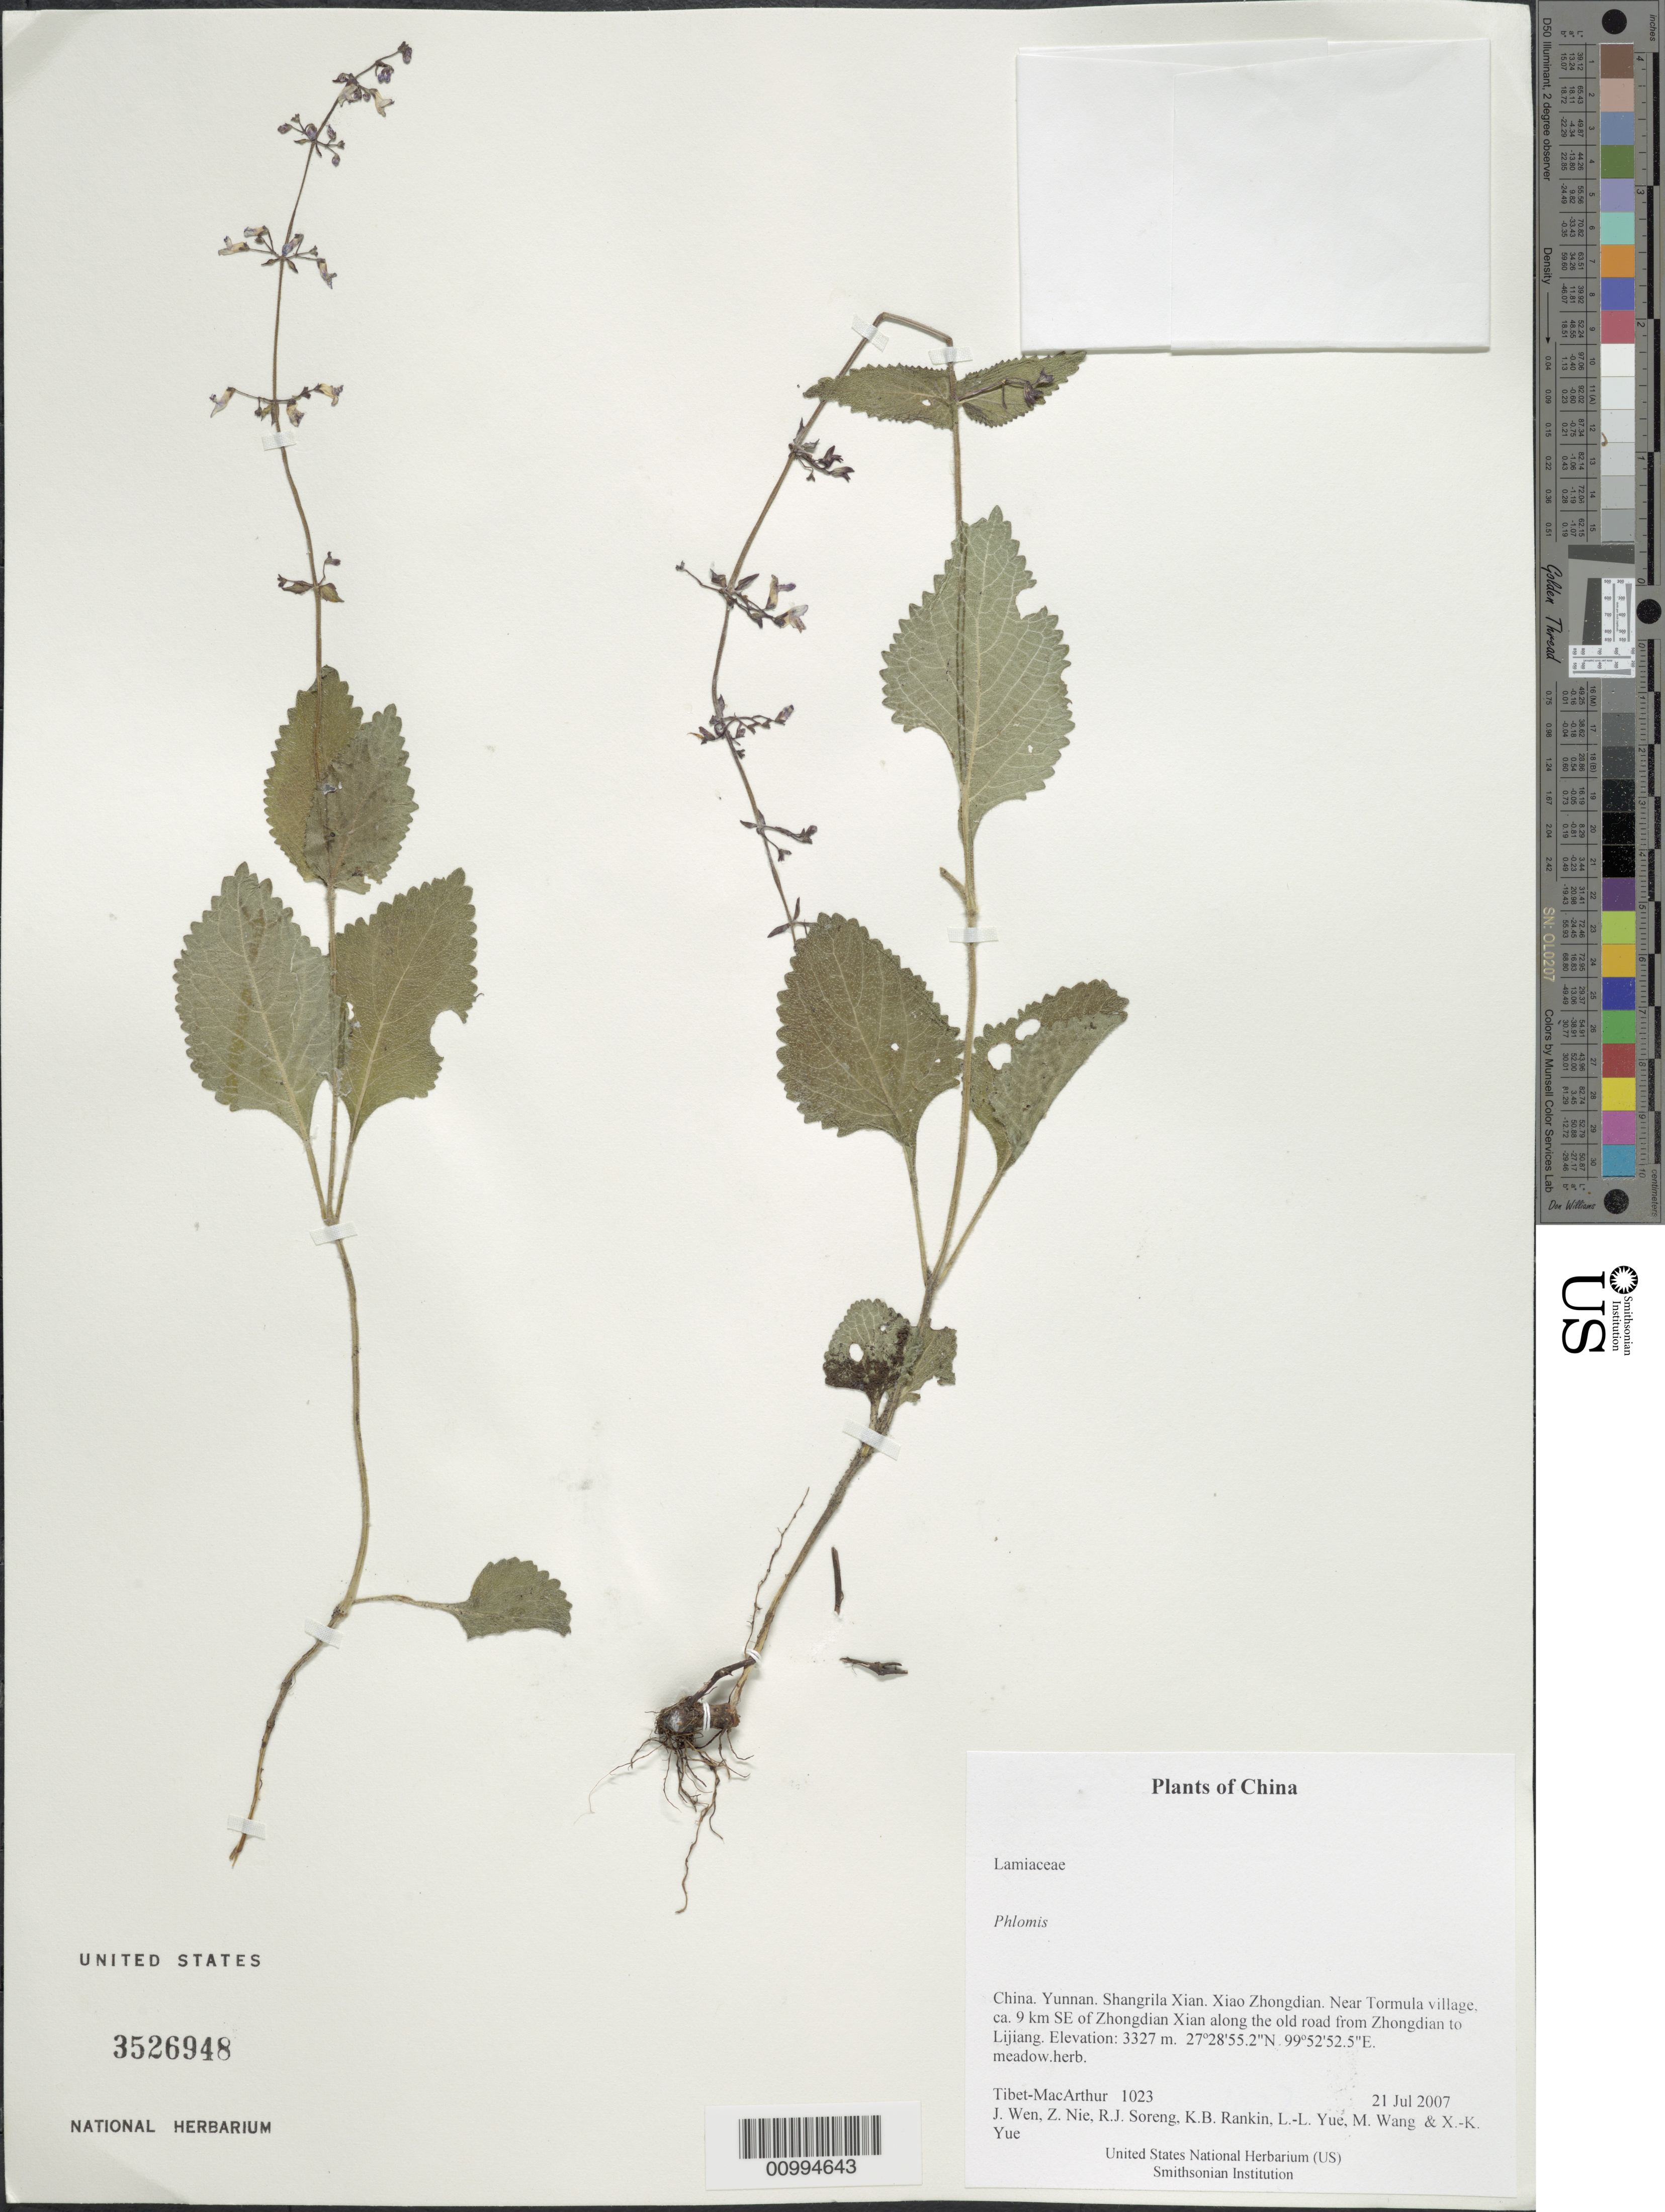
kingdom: Plantae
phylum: Tracheophyta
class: Magnoliopsida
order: Lamiales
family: Lamiaceae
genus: Phlomis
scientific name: Phlomis sp.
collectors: Tibet-MacArthur, J. Wen, Z. Nie, R. J. Soreng, K. Rankin, L. Yue, M. Wang & X. Yue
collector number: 1023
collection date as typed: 21 Jul 2007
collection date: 2007-07-21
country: China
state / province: Yunnan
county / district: Shangrila Xian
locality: Xiao Zhongdian. Near Tormula village, ca. 9 km SE of Zhongdian Xian along the old road from Zhongdian to Lijiang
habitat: meadow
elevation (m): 3327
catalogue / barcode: US 3526948